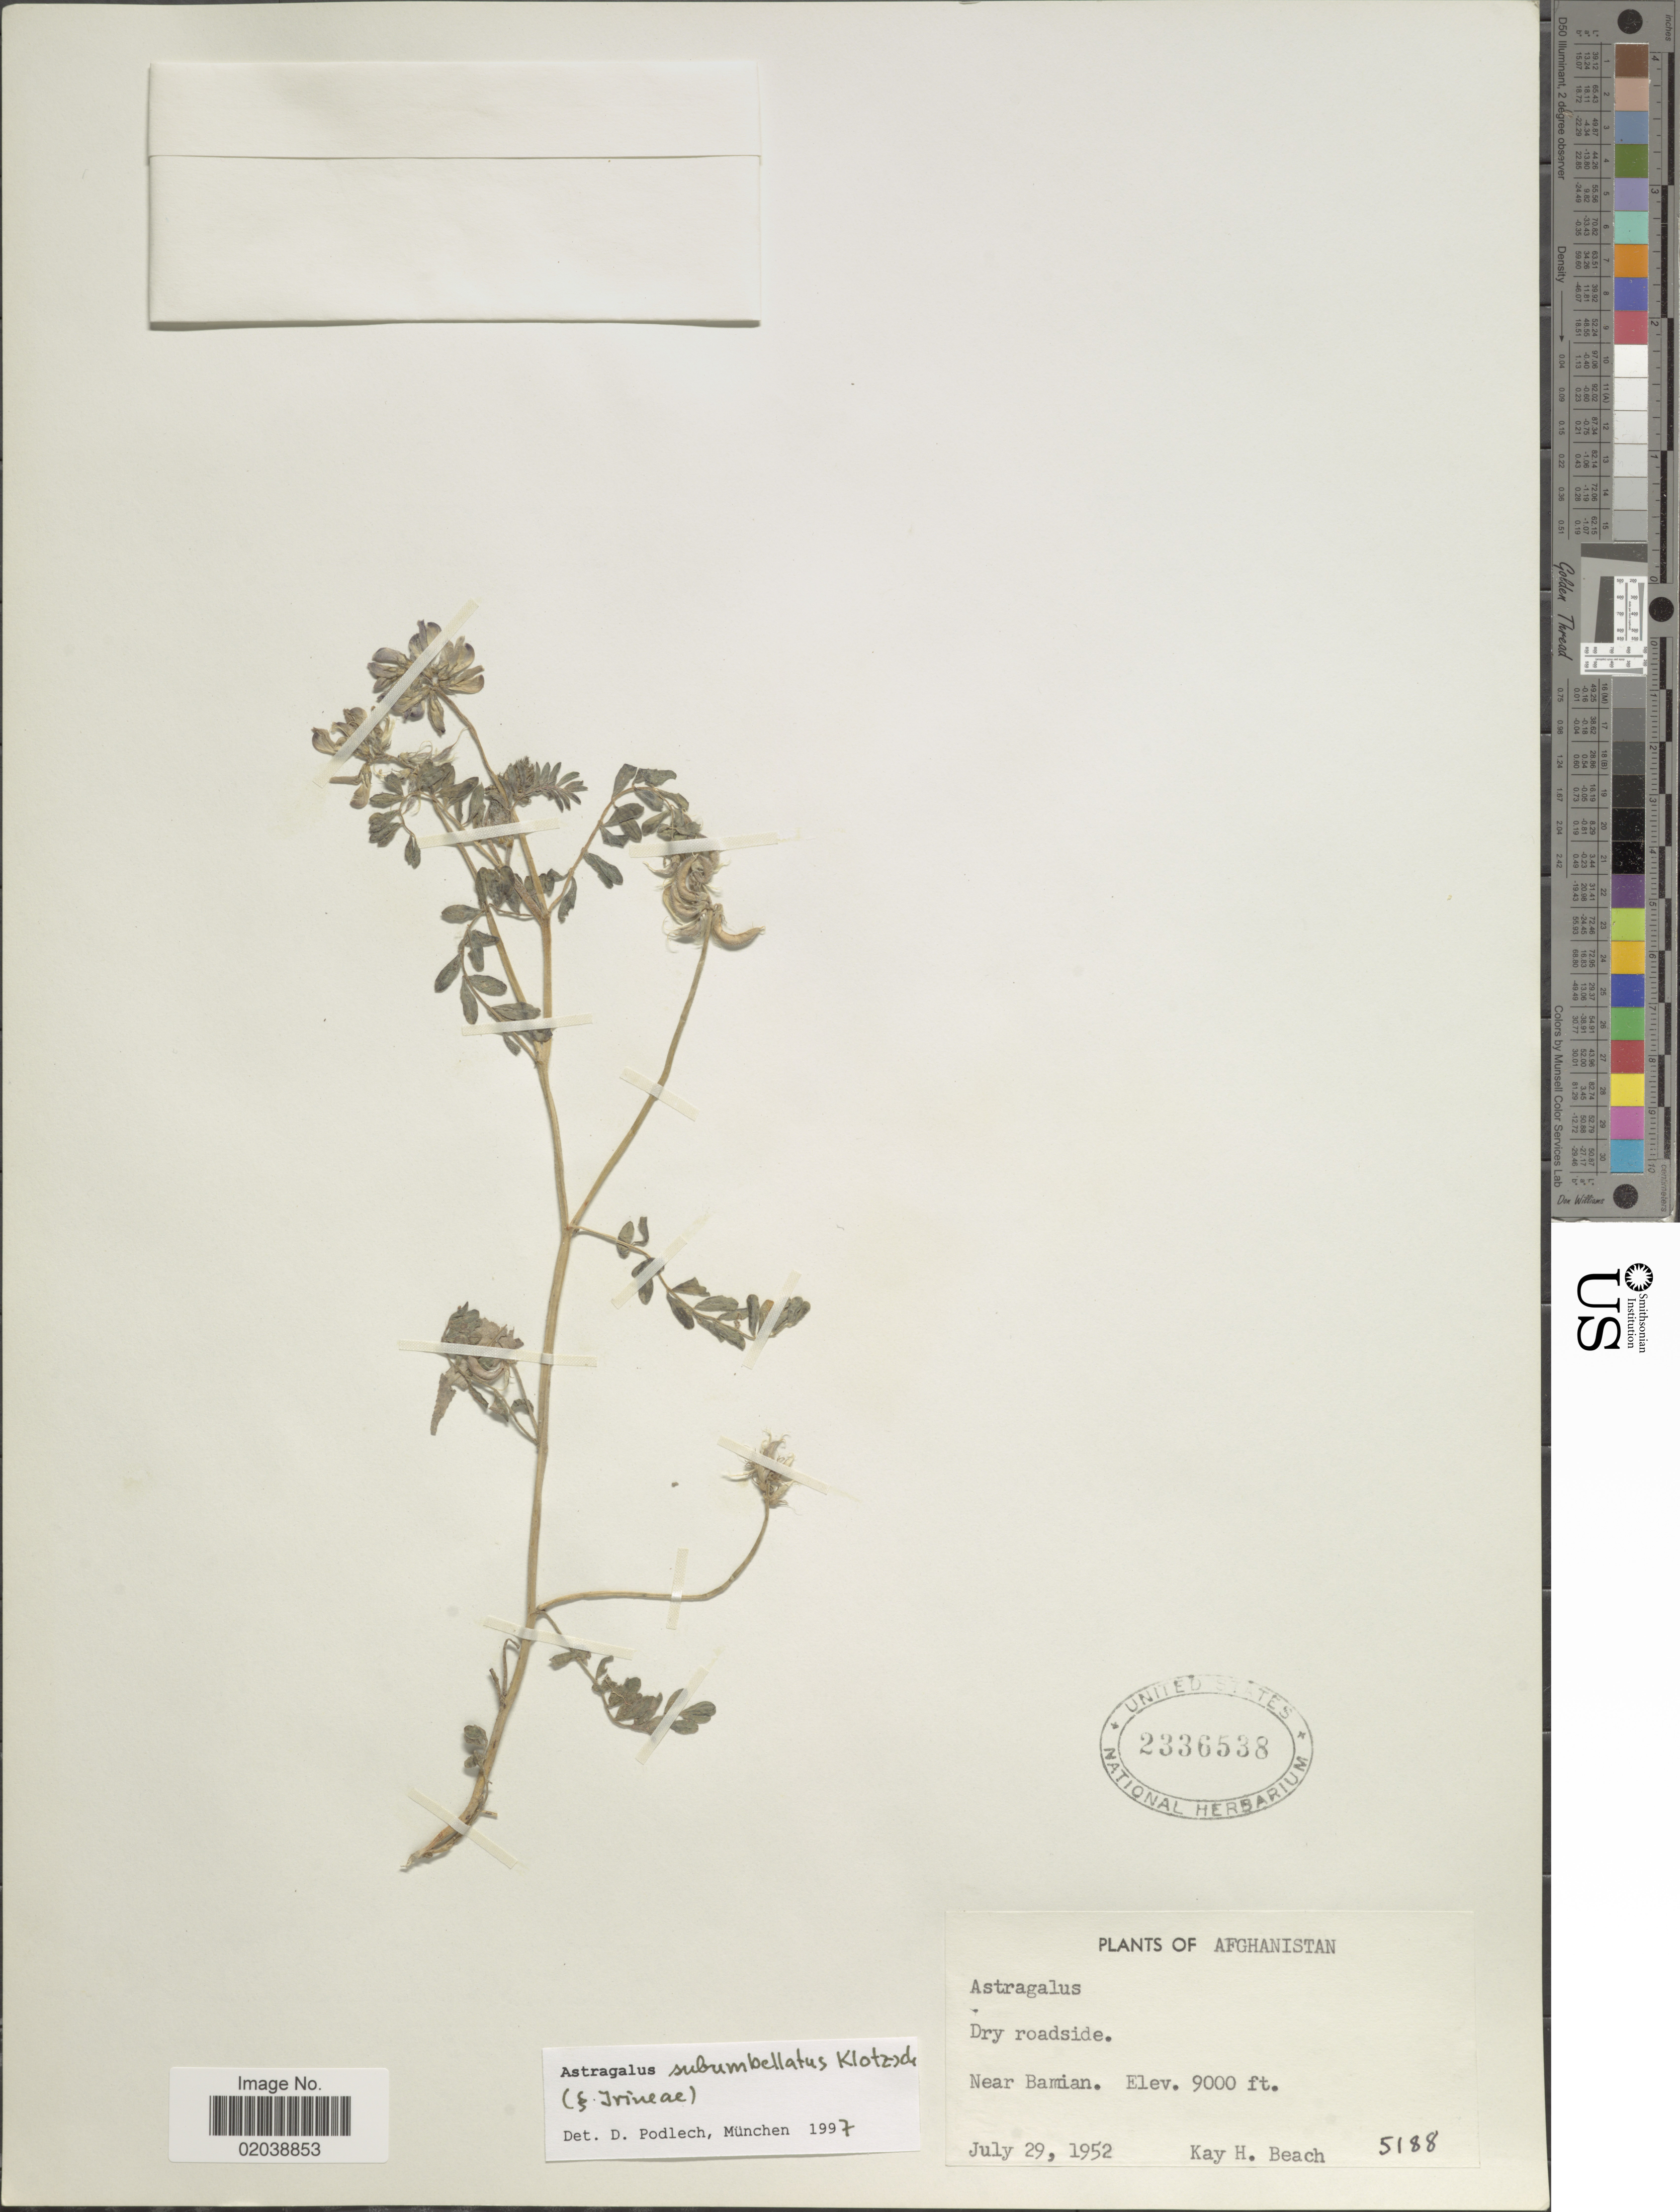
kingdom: Plantae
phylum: Tracheophyta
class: Magnoliopsida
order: Fabales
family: Fabaceae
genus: Astragalus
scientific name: Astragalus subumbellatus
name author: Klotzsch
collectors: K. H. Beach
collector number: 5188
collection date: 1952-07-29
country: Afghanistan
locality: Near Bamian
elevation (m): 2743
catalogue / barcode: US 2336538